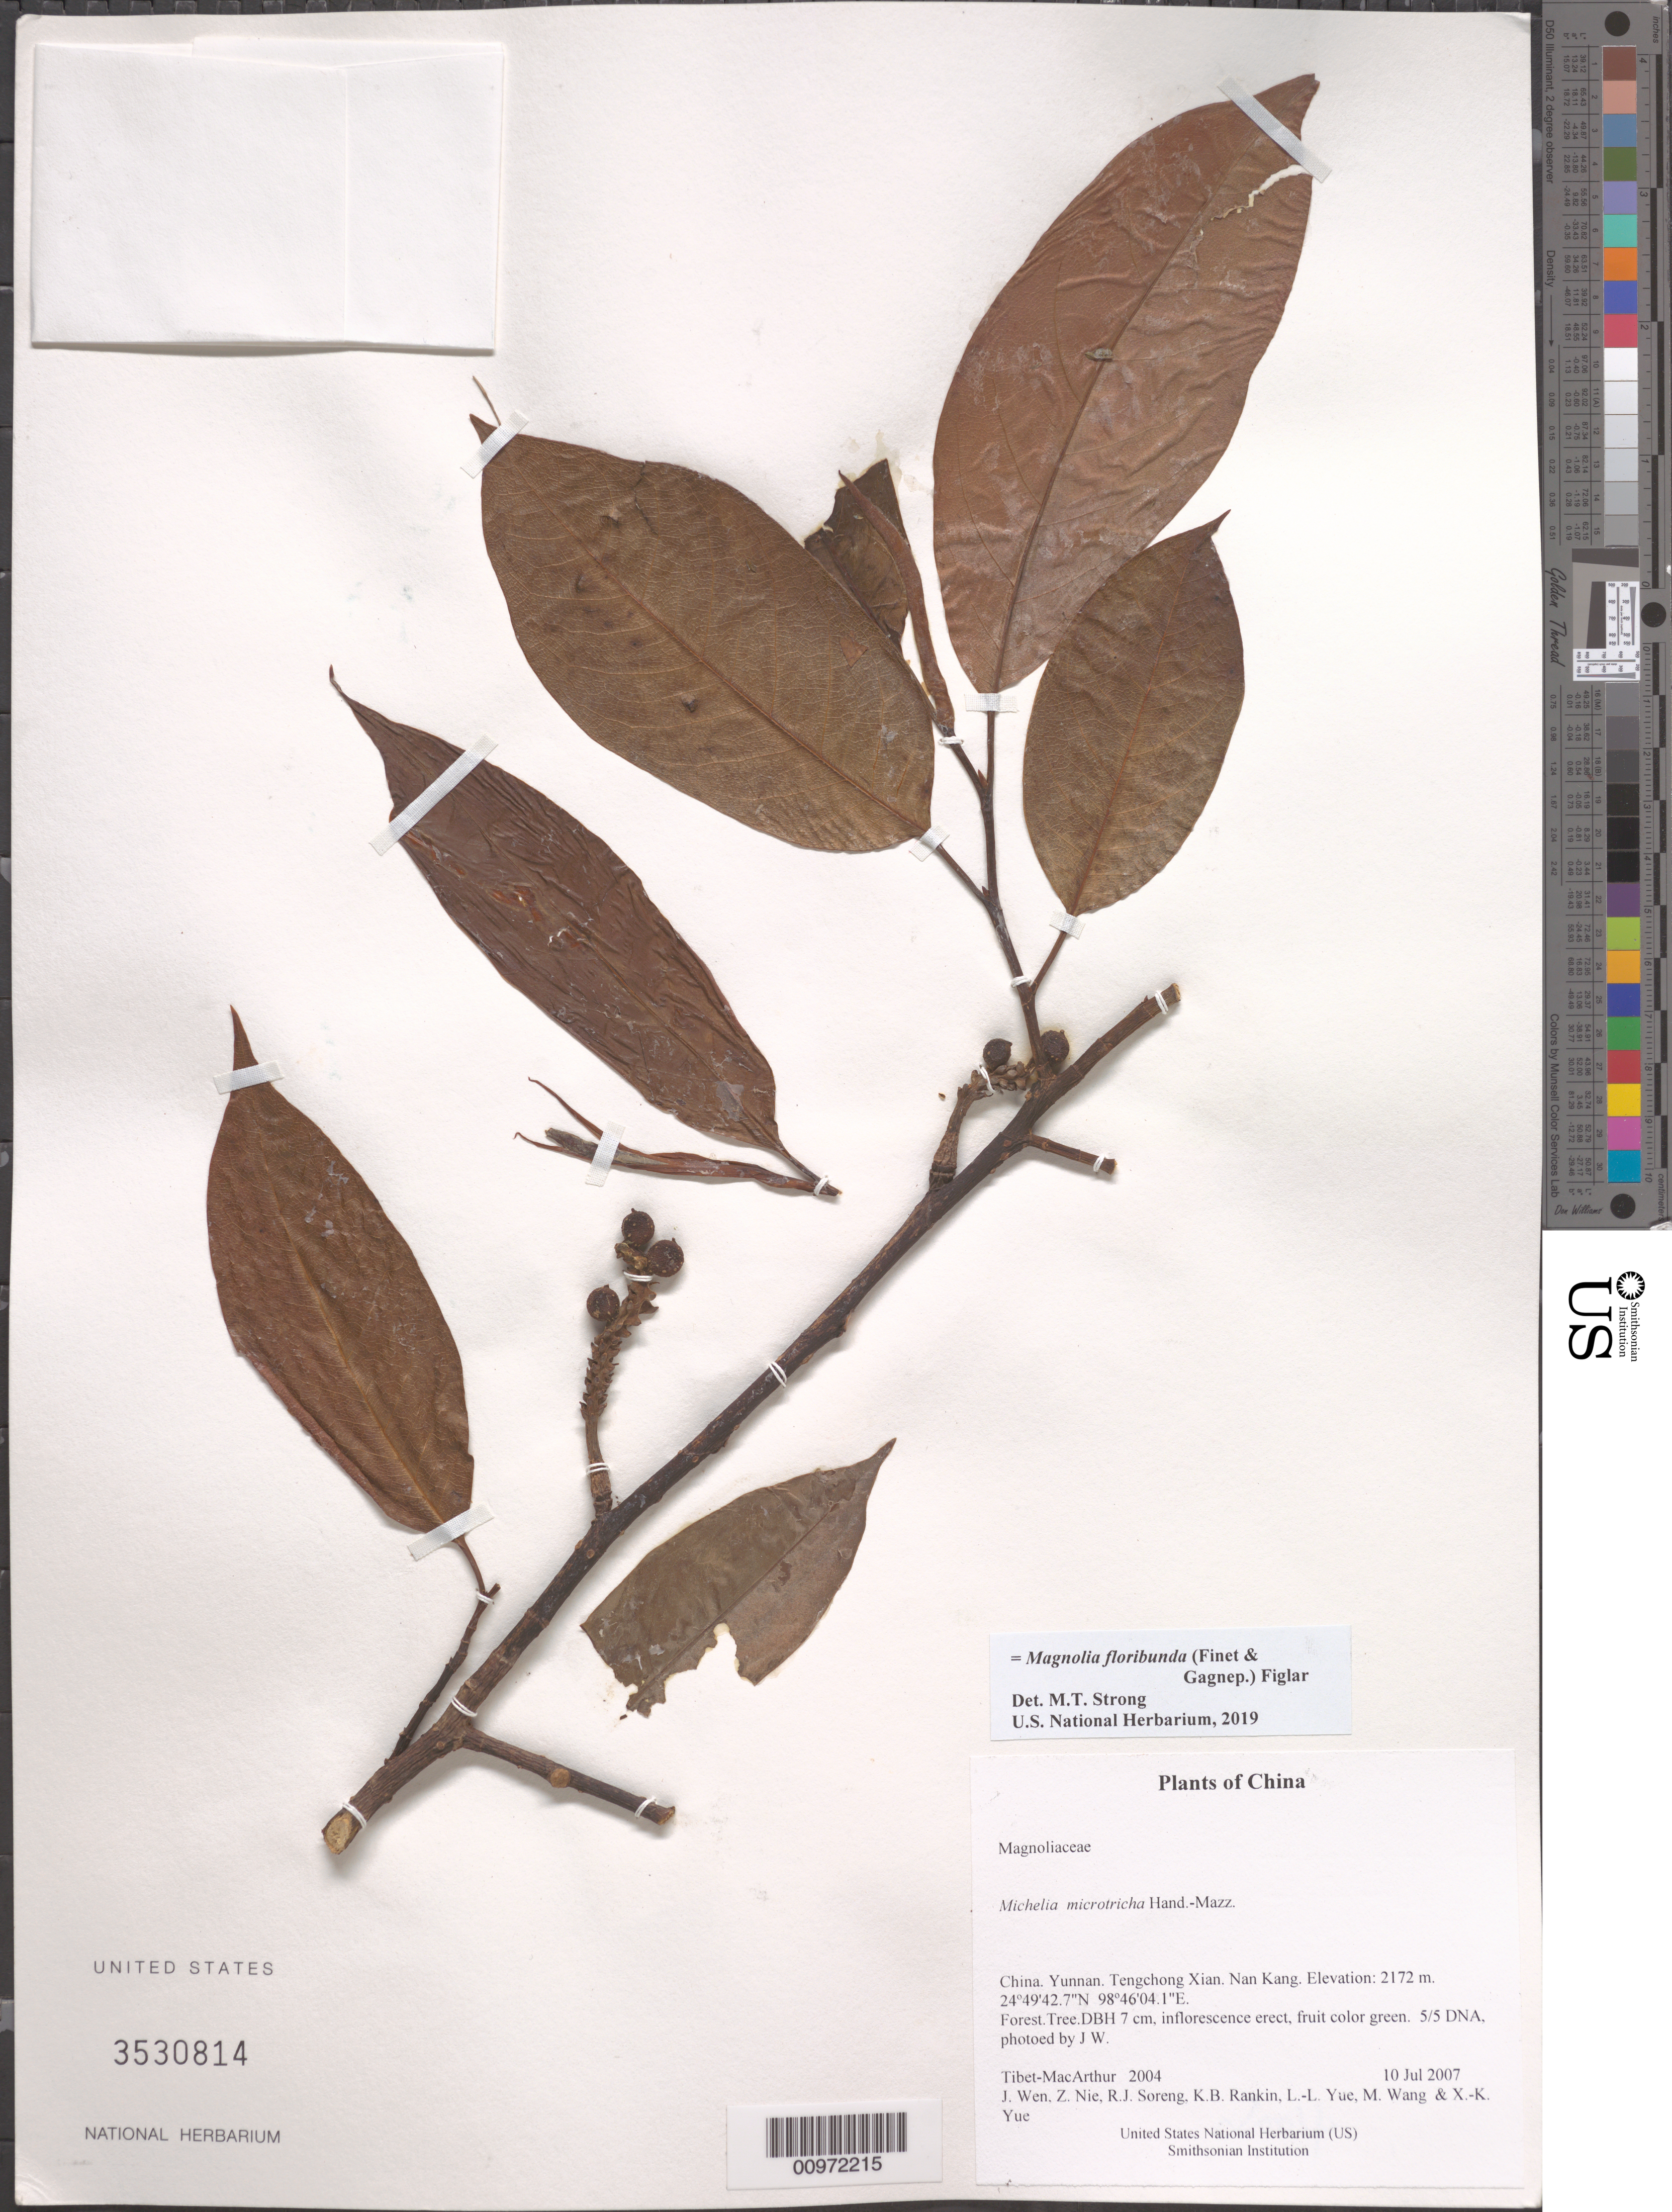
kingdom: Plantae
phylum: Tracheophyta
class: Magnoliopsida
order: Magnoliales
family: Magnoliaceae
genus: Magnolia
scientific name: Magnolia floribunda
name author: (Finet & Gagnep.) Figlar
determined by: Strong, Mark T., (BOT), Smithsonian Institution - National Museum of Natural History (UNITED STATES)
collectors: Tibet-MacArthur, J. Wen, Z. Nie, R. J. Soreng, K. Rankin, L. Yue, M. Wang & X. Yue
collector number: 2004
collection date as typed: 10 Jul 2007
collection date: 2007-07-10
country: China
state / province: Yunnan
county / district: Tengchong Xian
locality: Nan Kang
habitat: Forest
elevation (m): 2172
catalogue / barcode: US 3530814